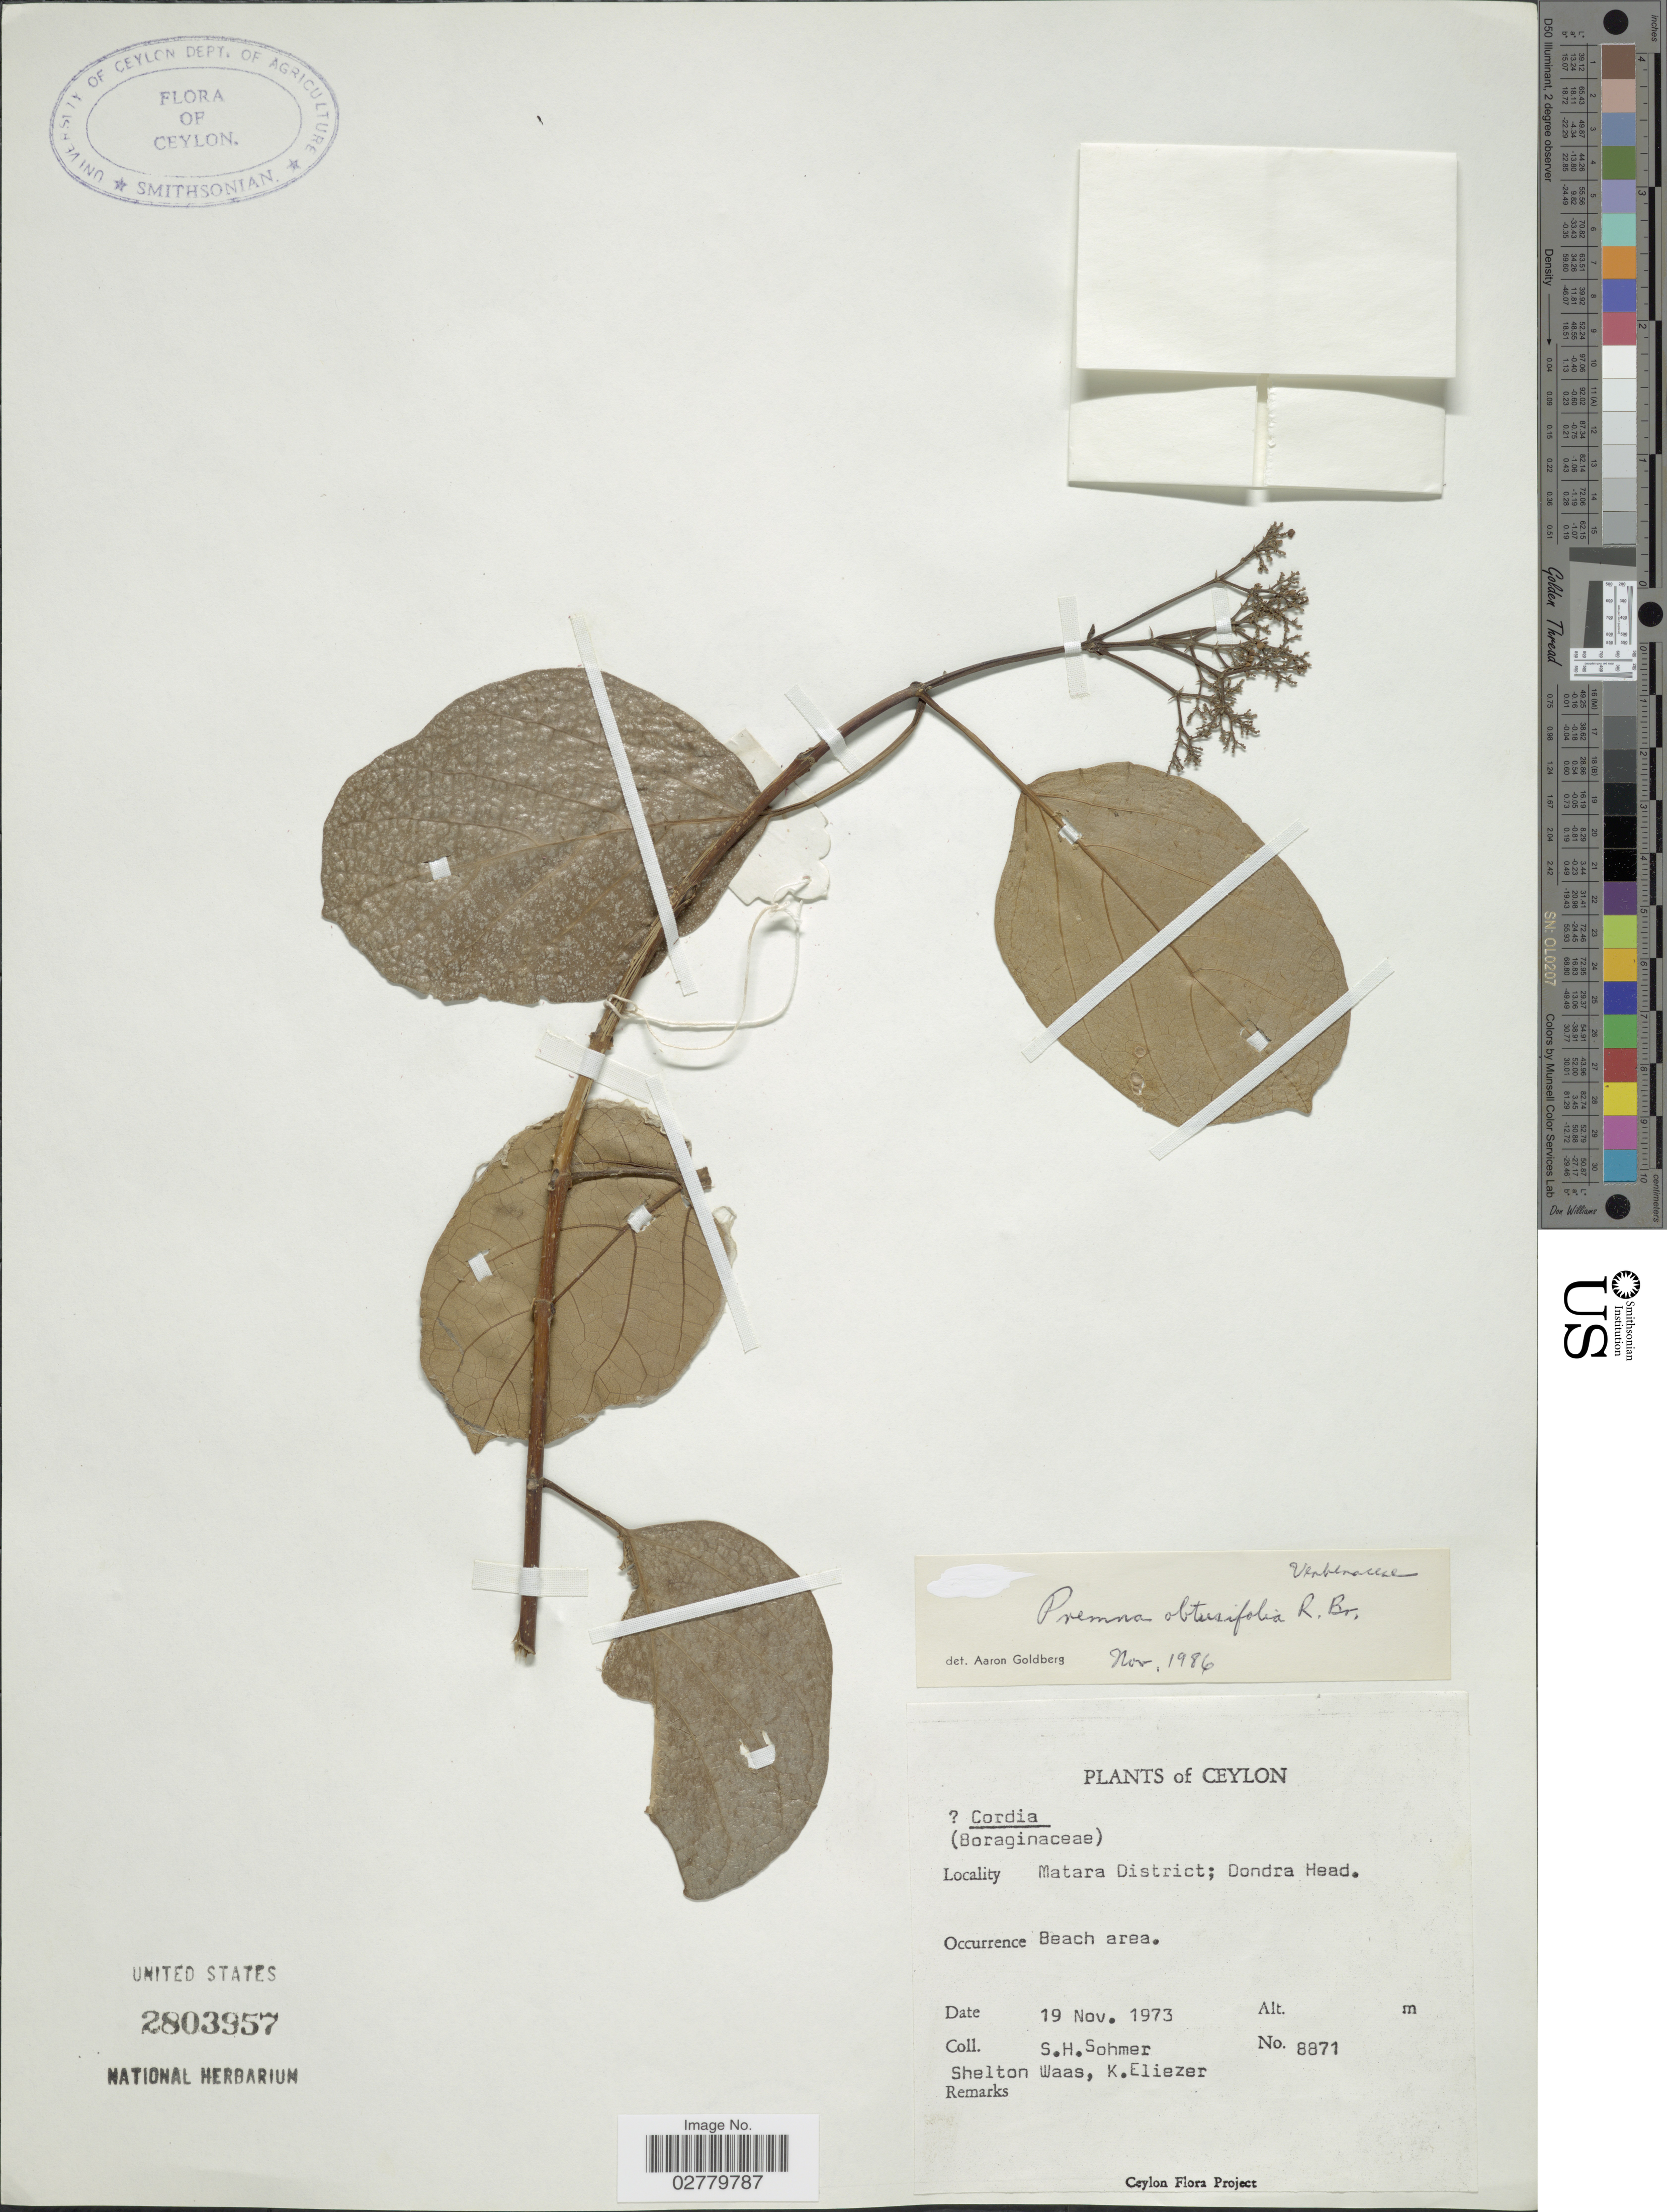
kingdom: Plantae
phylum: Tracheophyta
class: Magnoliopsida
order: Lamiales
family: Lamiaceae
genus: Premna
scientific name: Premna obtusifolia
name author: R. Br.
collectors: S. H. Sohmer, S. Waas & K. Eliezer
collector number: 8871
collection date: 1973-11-19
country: Sri Lanka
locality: Ceylon. Matara District; Dondra Head.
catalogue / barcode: US 2803957